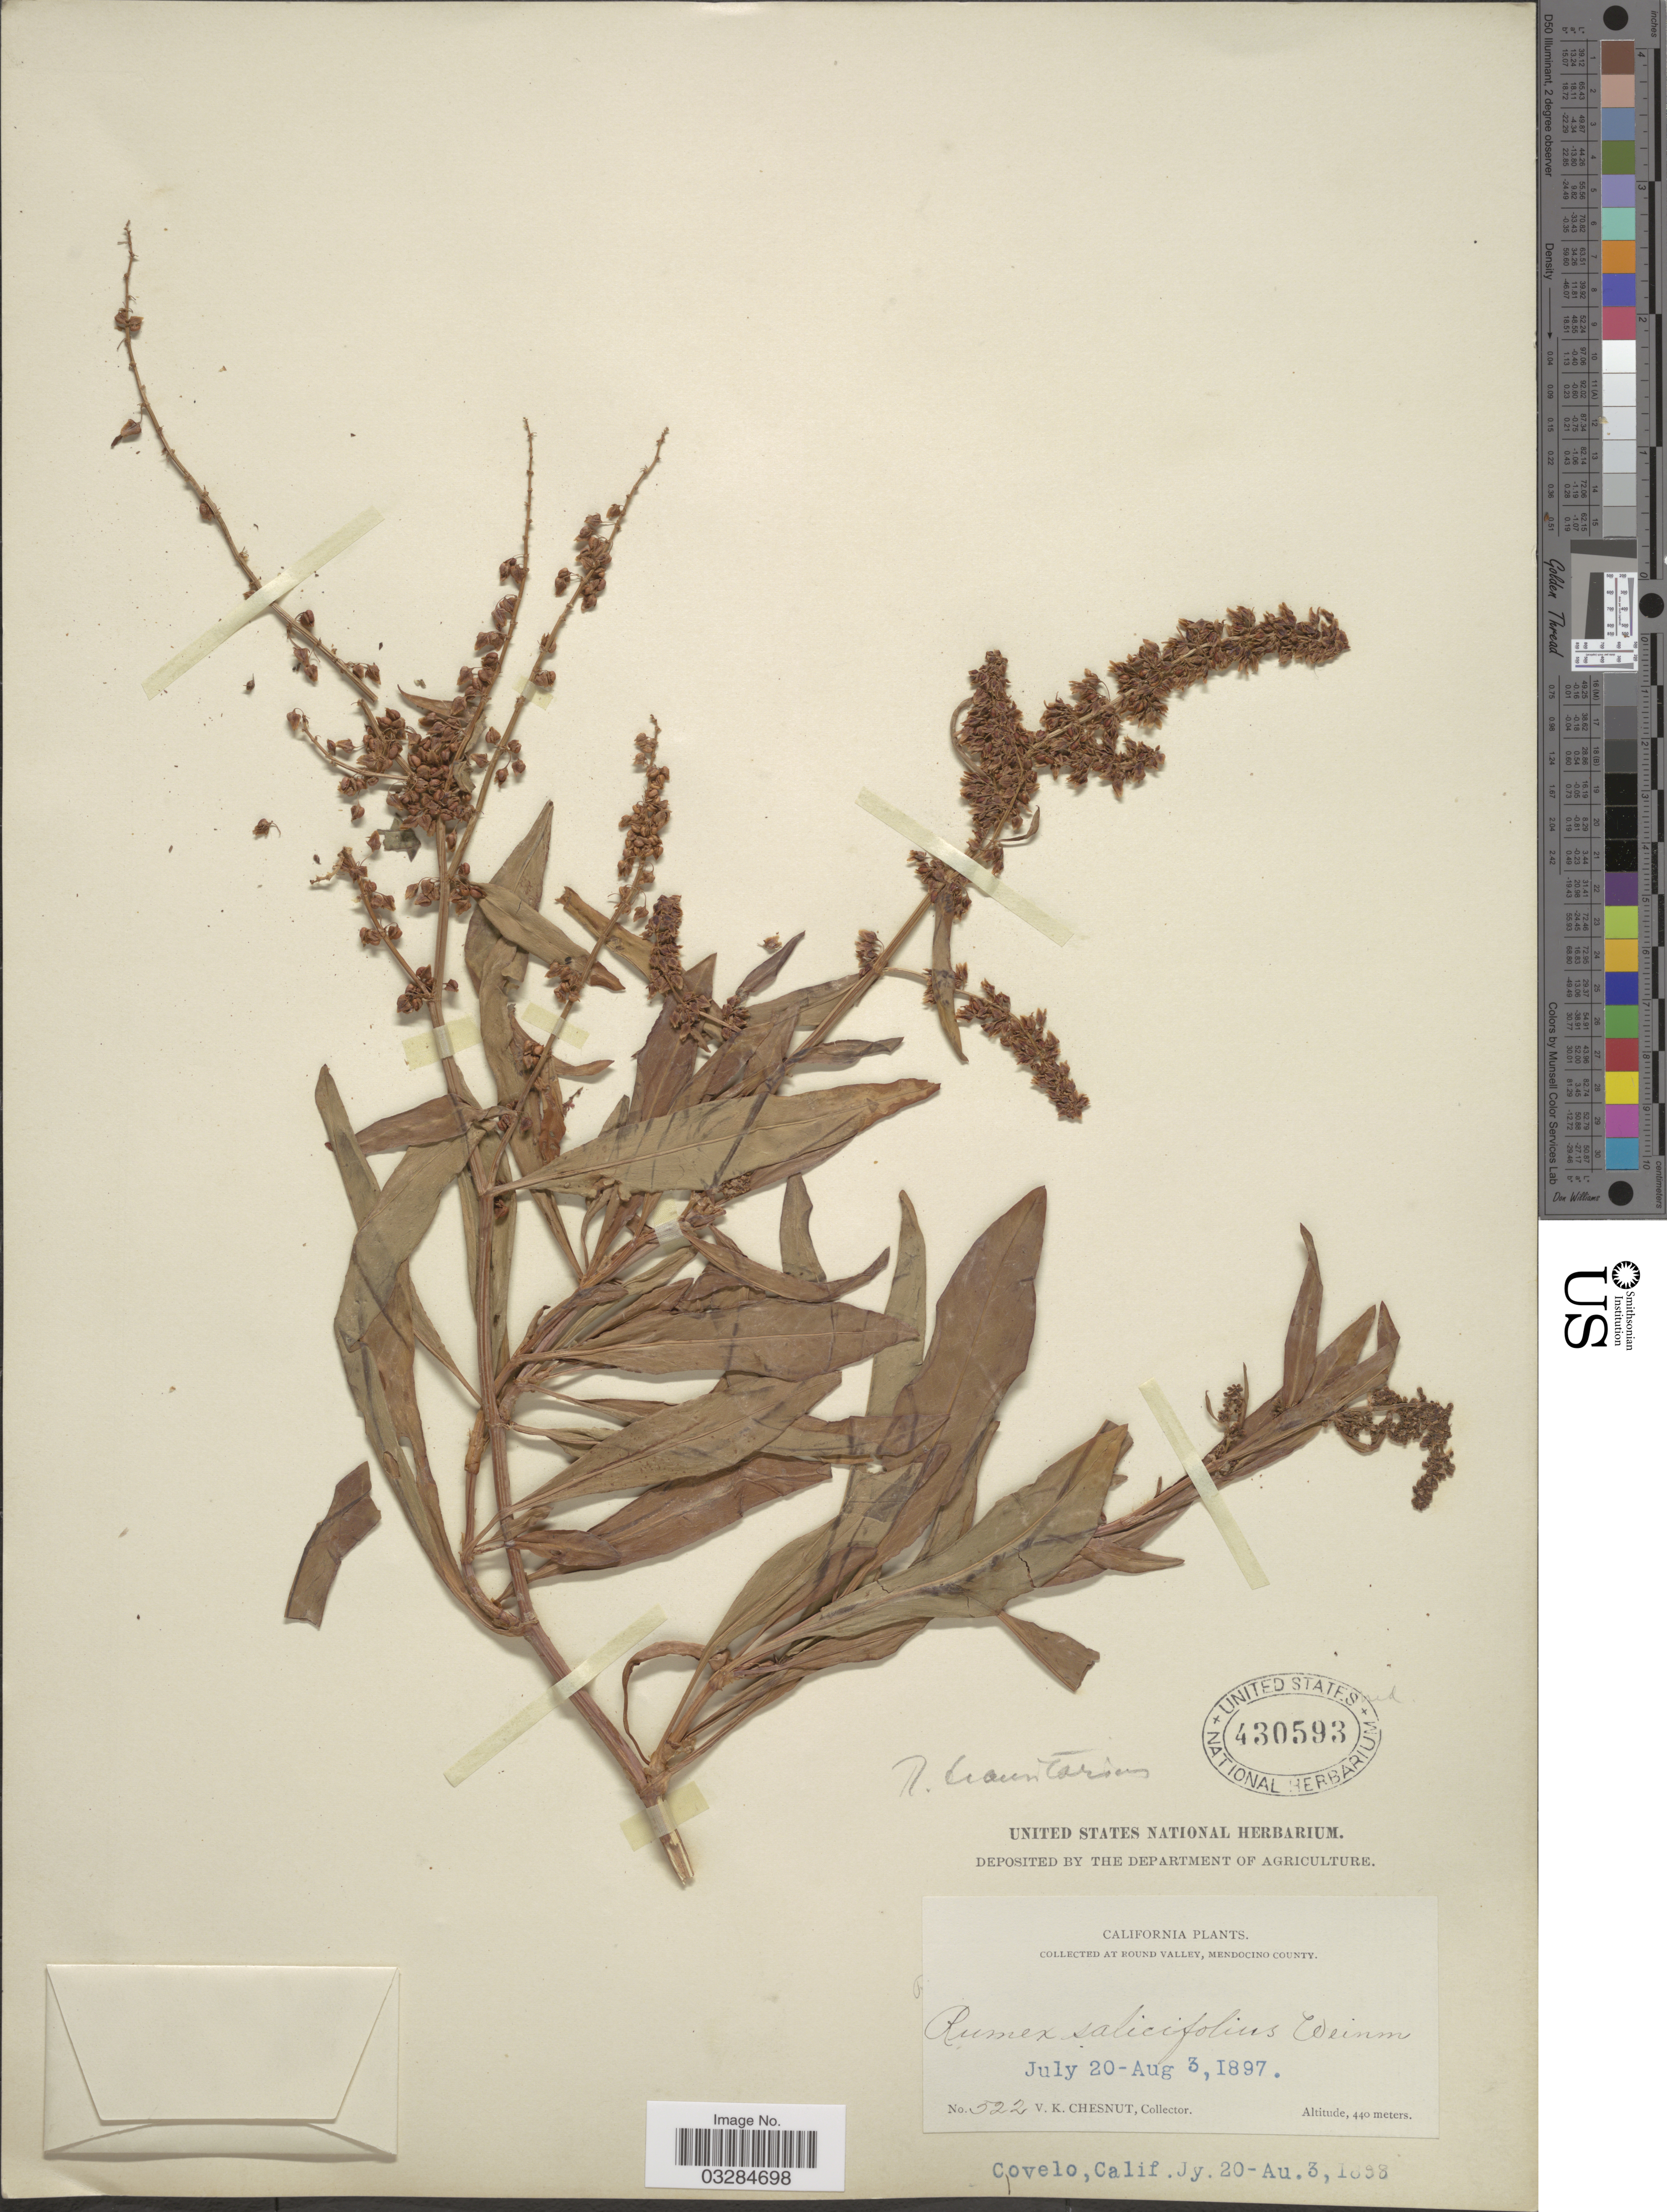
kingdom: Plantae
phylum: Tracheophyta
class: Magnoliopsida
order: Caryophyllales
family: Polygonaceae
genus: Rumex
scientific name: Rumex transitorius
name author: Rech. f.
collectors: V. Chesnut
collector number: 522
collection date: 1897-07-20/1897-08-03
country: United States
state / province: California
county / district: Mendocino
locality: Round Valley, Mendocino County. Covelo, Calif.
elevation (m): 440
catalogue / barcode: US 430593